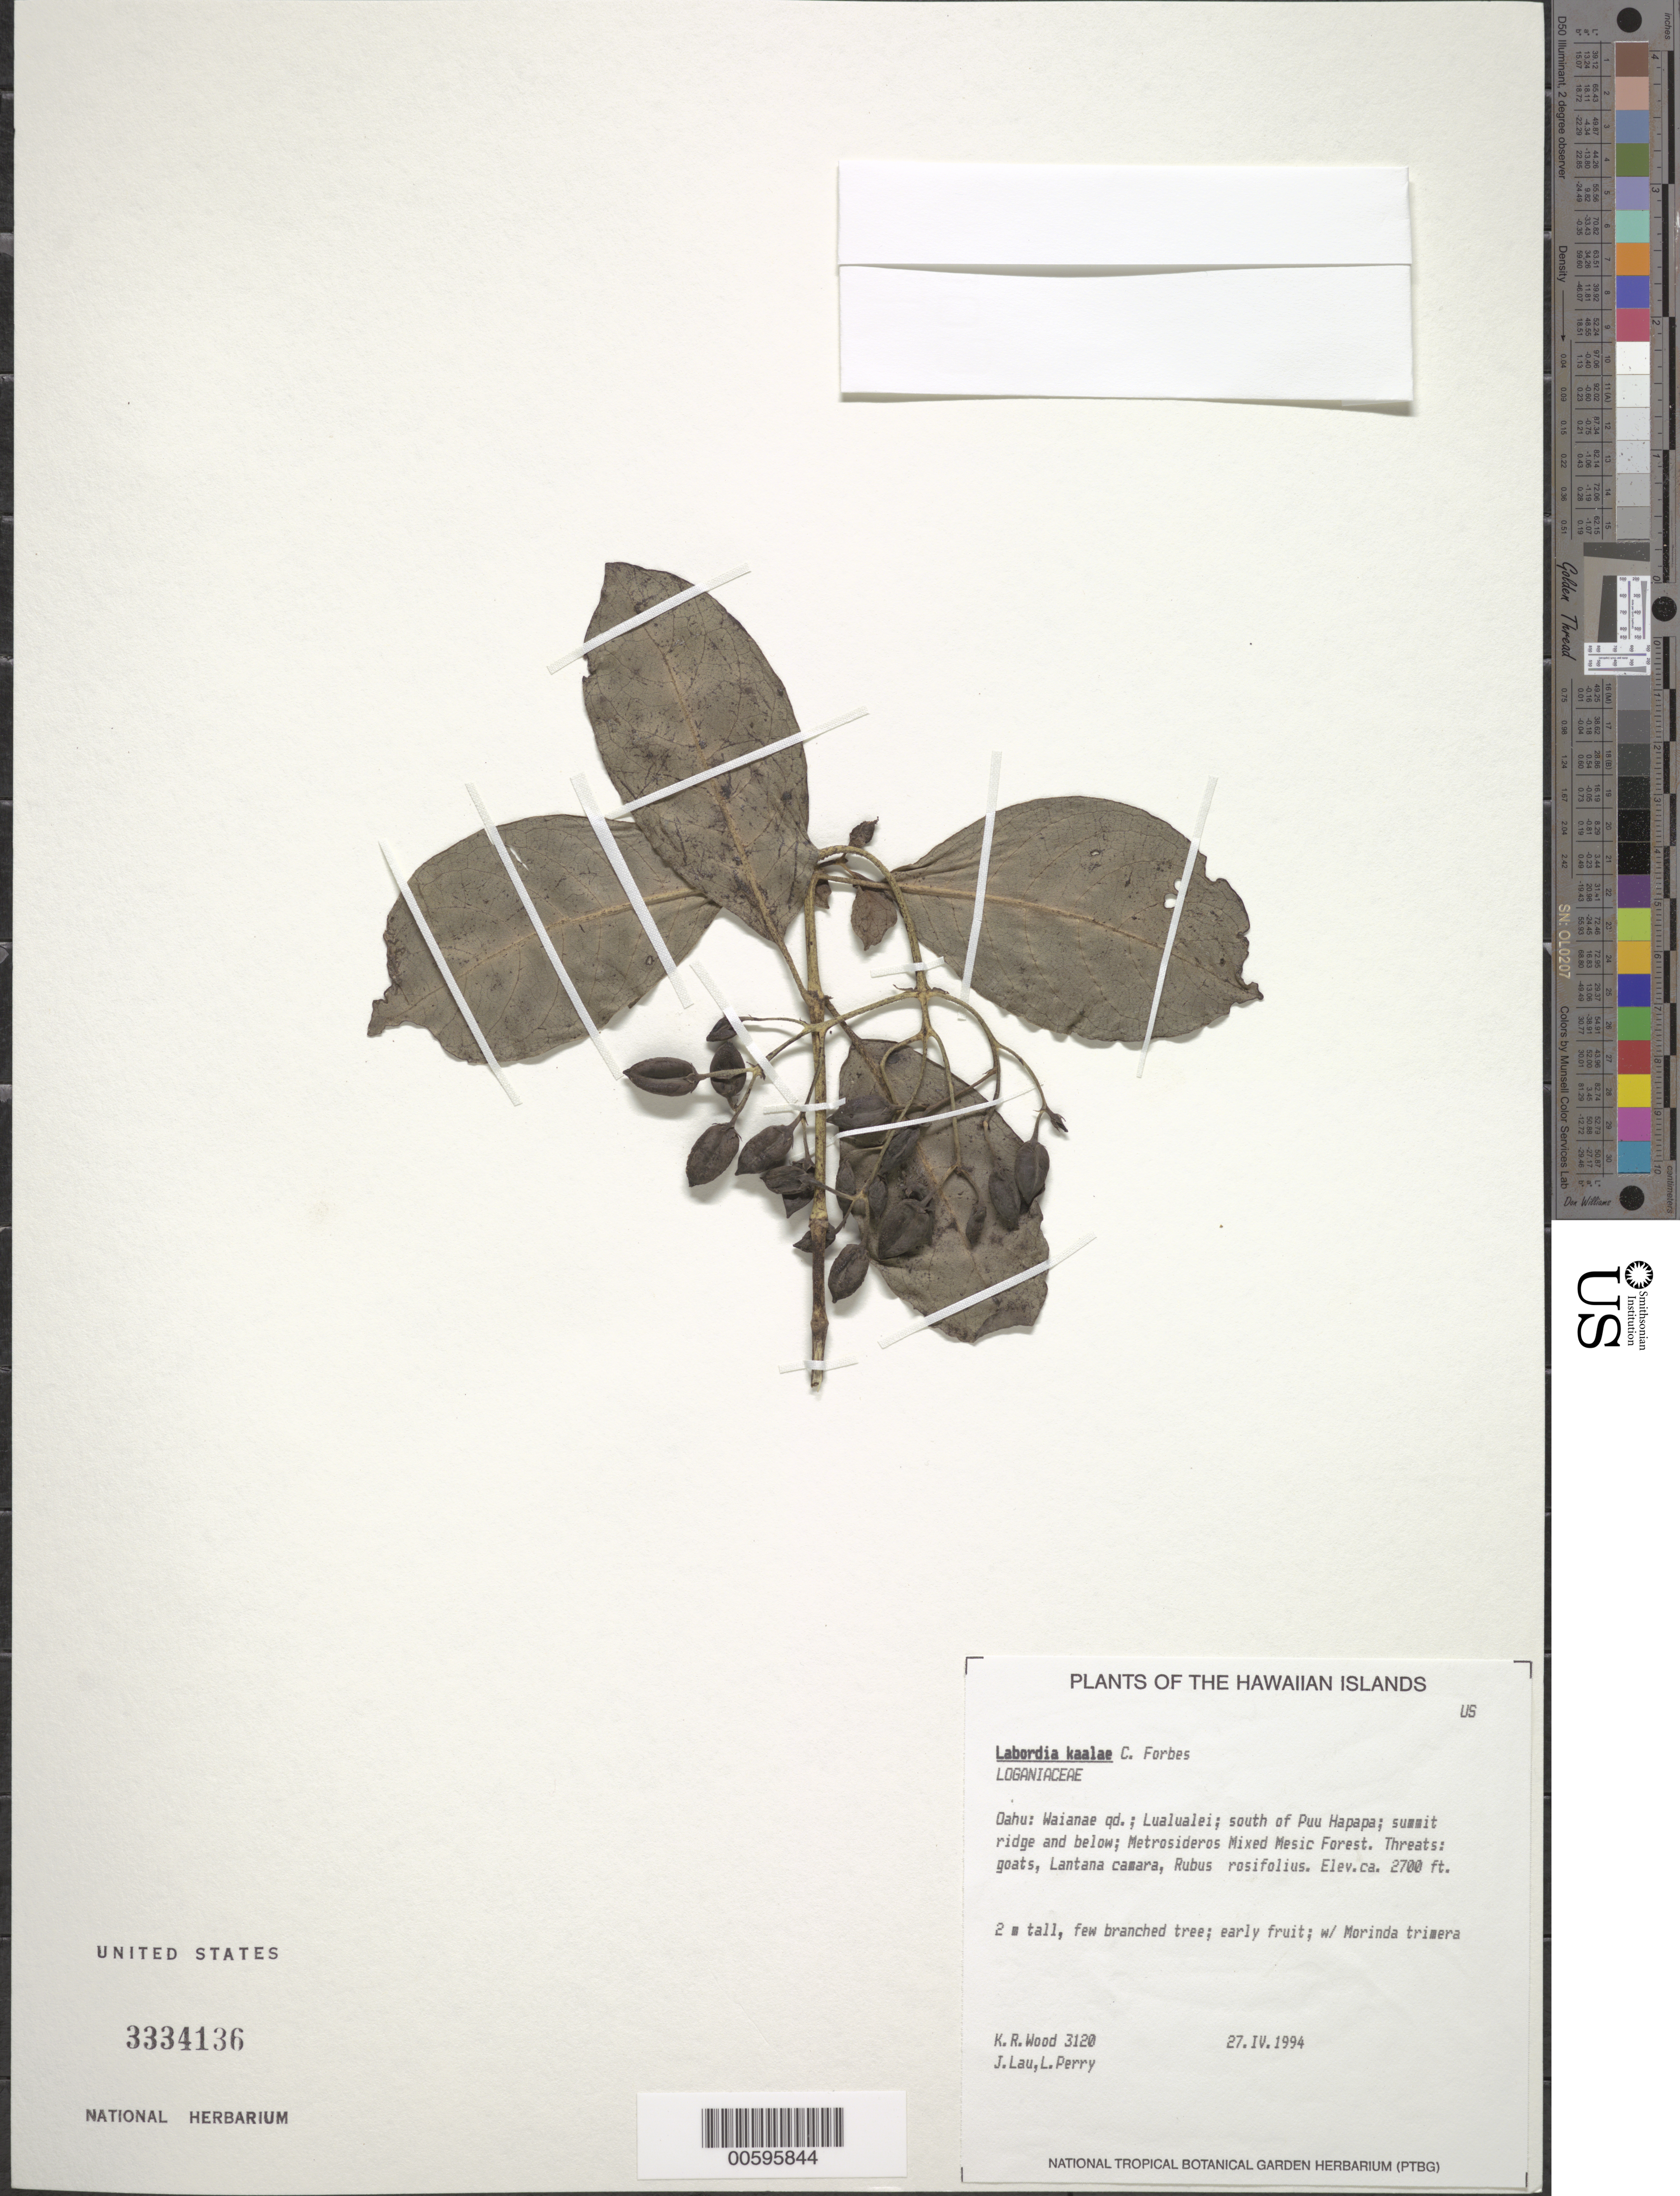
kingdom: Plantae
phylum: Tracheophyta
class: Magnoliopsida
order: Gentianales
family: Loganiaceae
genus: Geniostoma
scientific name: Geniostoma kaalae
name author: (C.N. Forbes) K. L. Gibbons et al.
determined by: Wagner, W. L., (BOT), Smithsonian Institution - National Museum of Natural History (UNITED STATES)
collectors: K. R. Wood, J. Lau & L. Perry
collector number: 3120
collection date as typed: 27 Apr 1994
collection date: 1994-04-27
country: United States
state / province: Hawaii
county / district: Honolulu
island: Oahu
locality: Waianae qd.; Lualualei; S of Puu Hapapa; summit ridge and below.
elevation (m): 823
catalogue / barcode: US 3334136